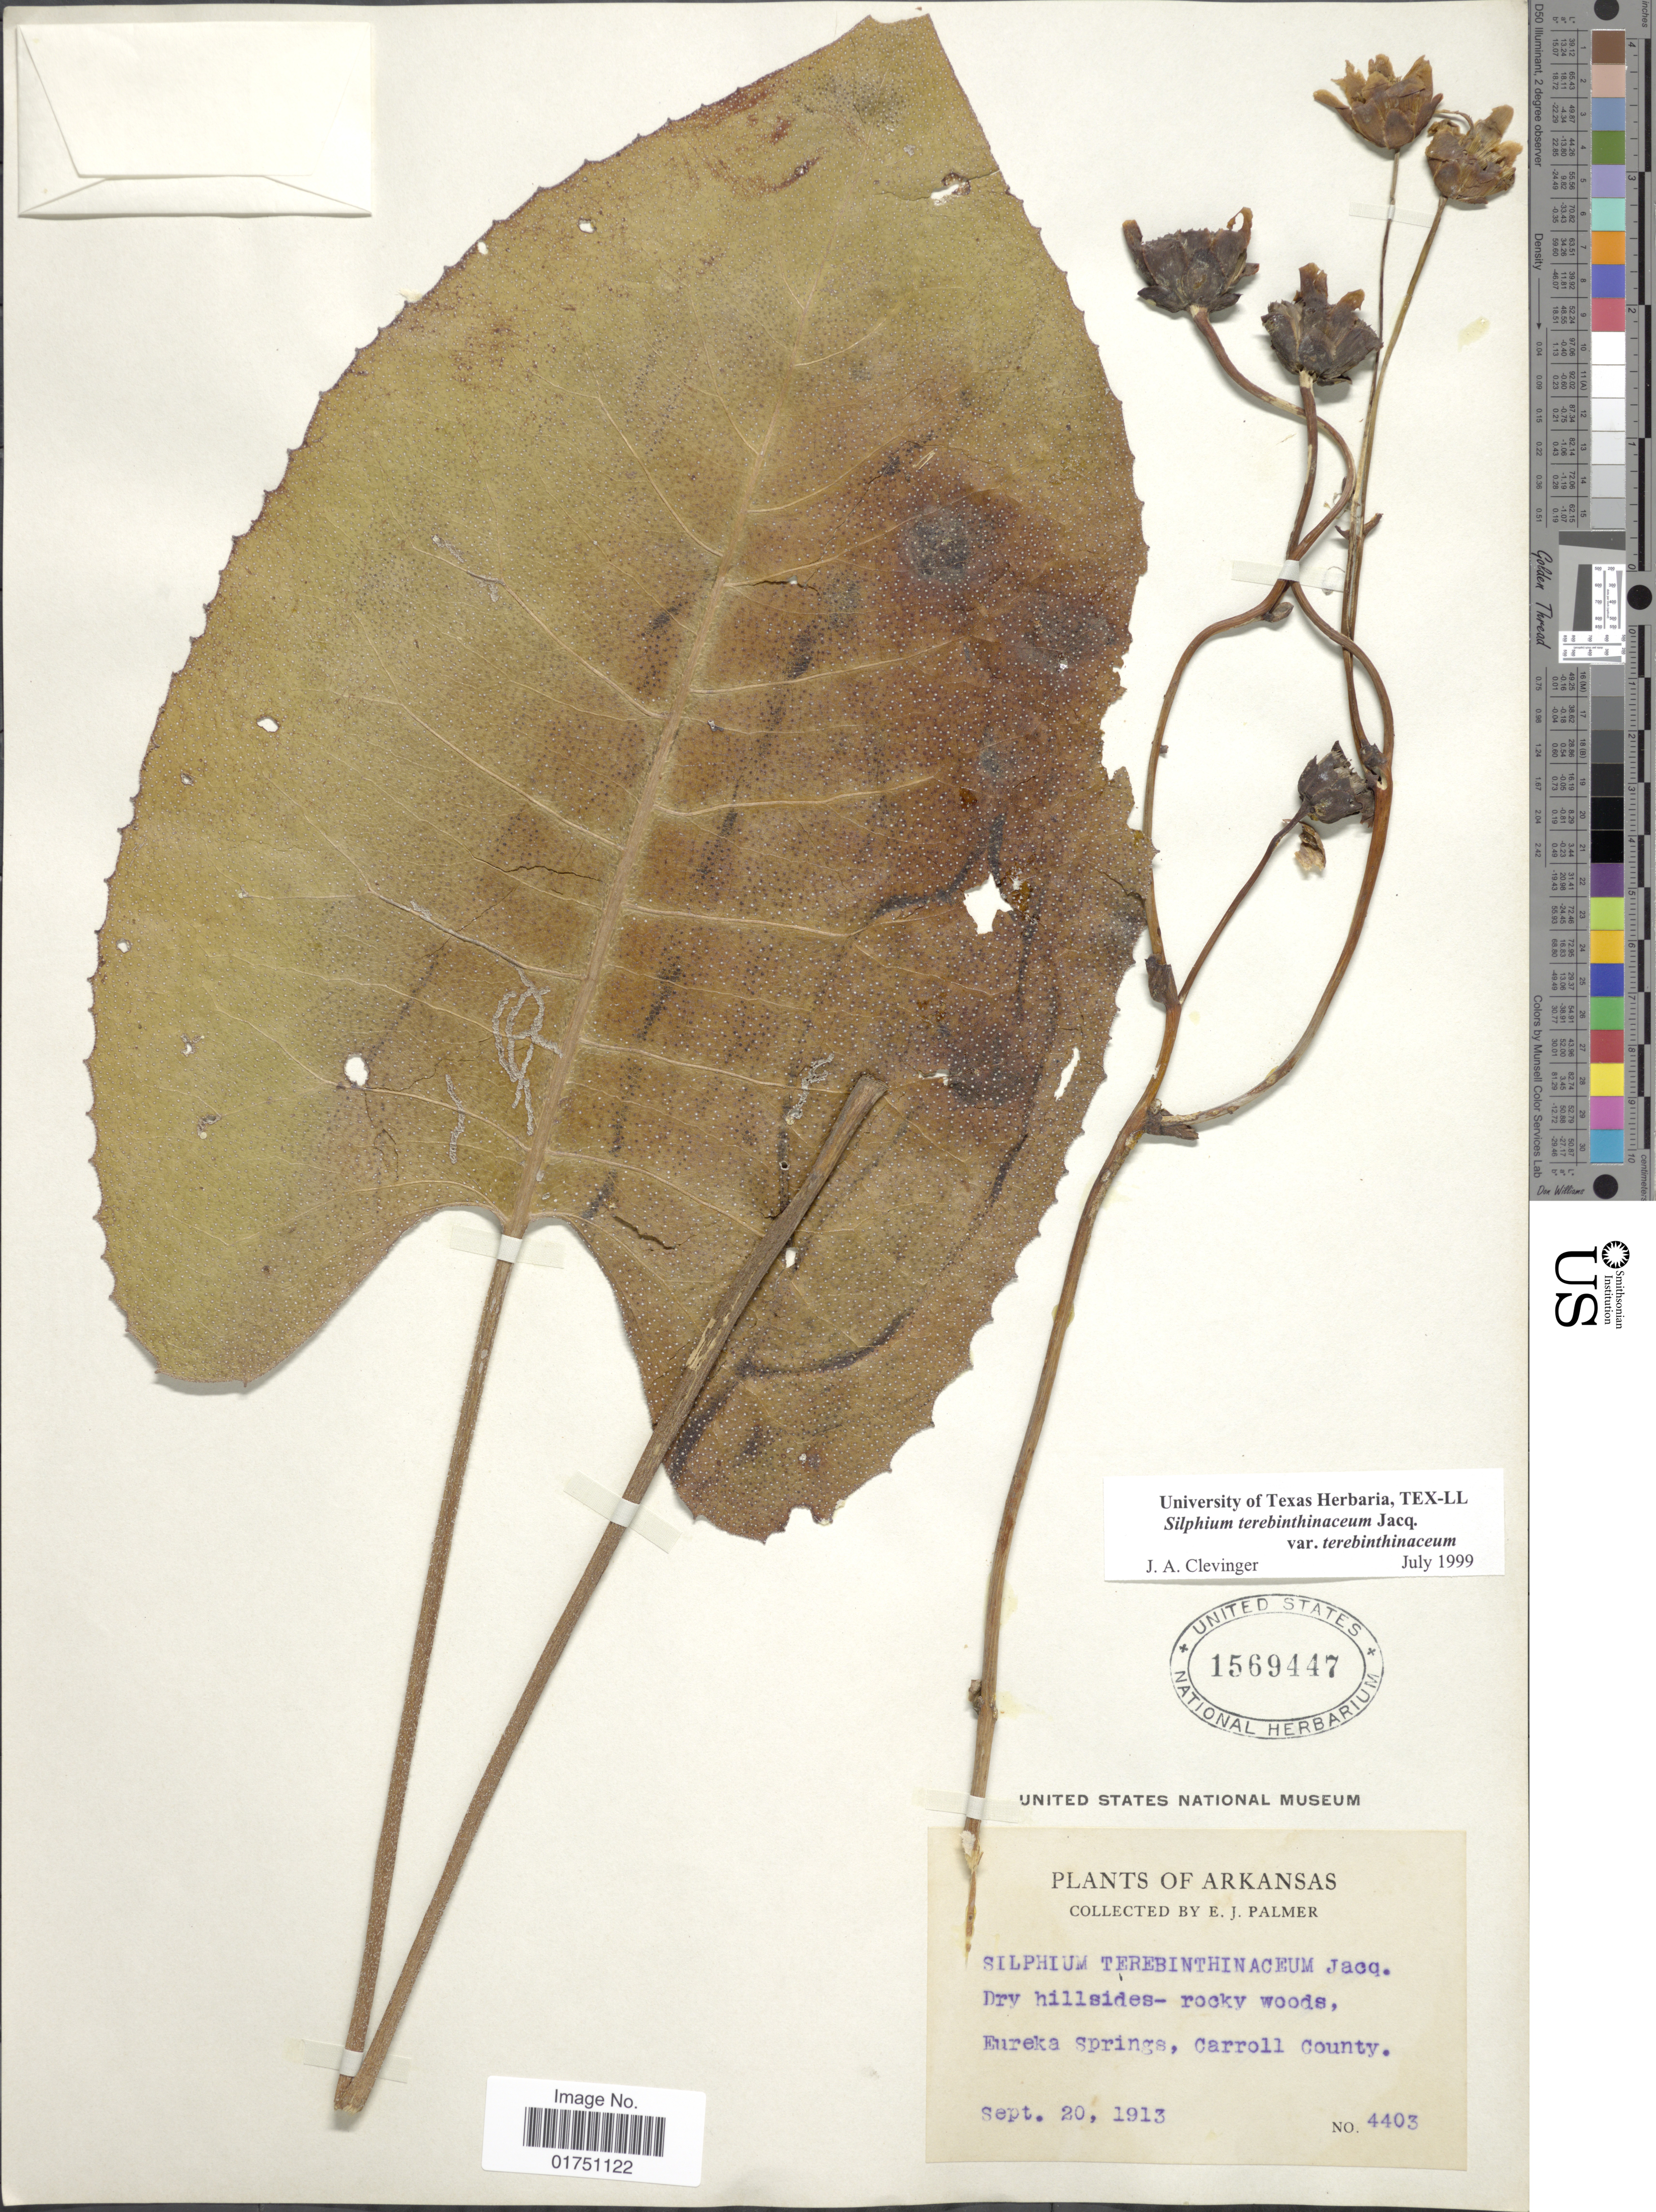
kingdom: Plantae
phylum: Tracheophyta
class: Magnoliopsida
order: Asterales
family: Asteraceae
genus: Silphium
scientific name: Silphium terebinthinaceum var. terebinthinaceum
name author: Jacq.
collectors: E. J. Palmer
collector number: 4403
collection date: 1913-09-20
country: United States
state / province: Arkansas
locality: Dry hillsides - rocky woods, Eureka Springs, Carroll County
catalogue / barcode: US 1569447